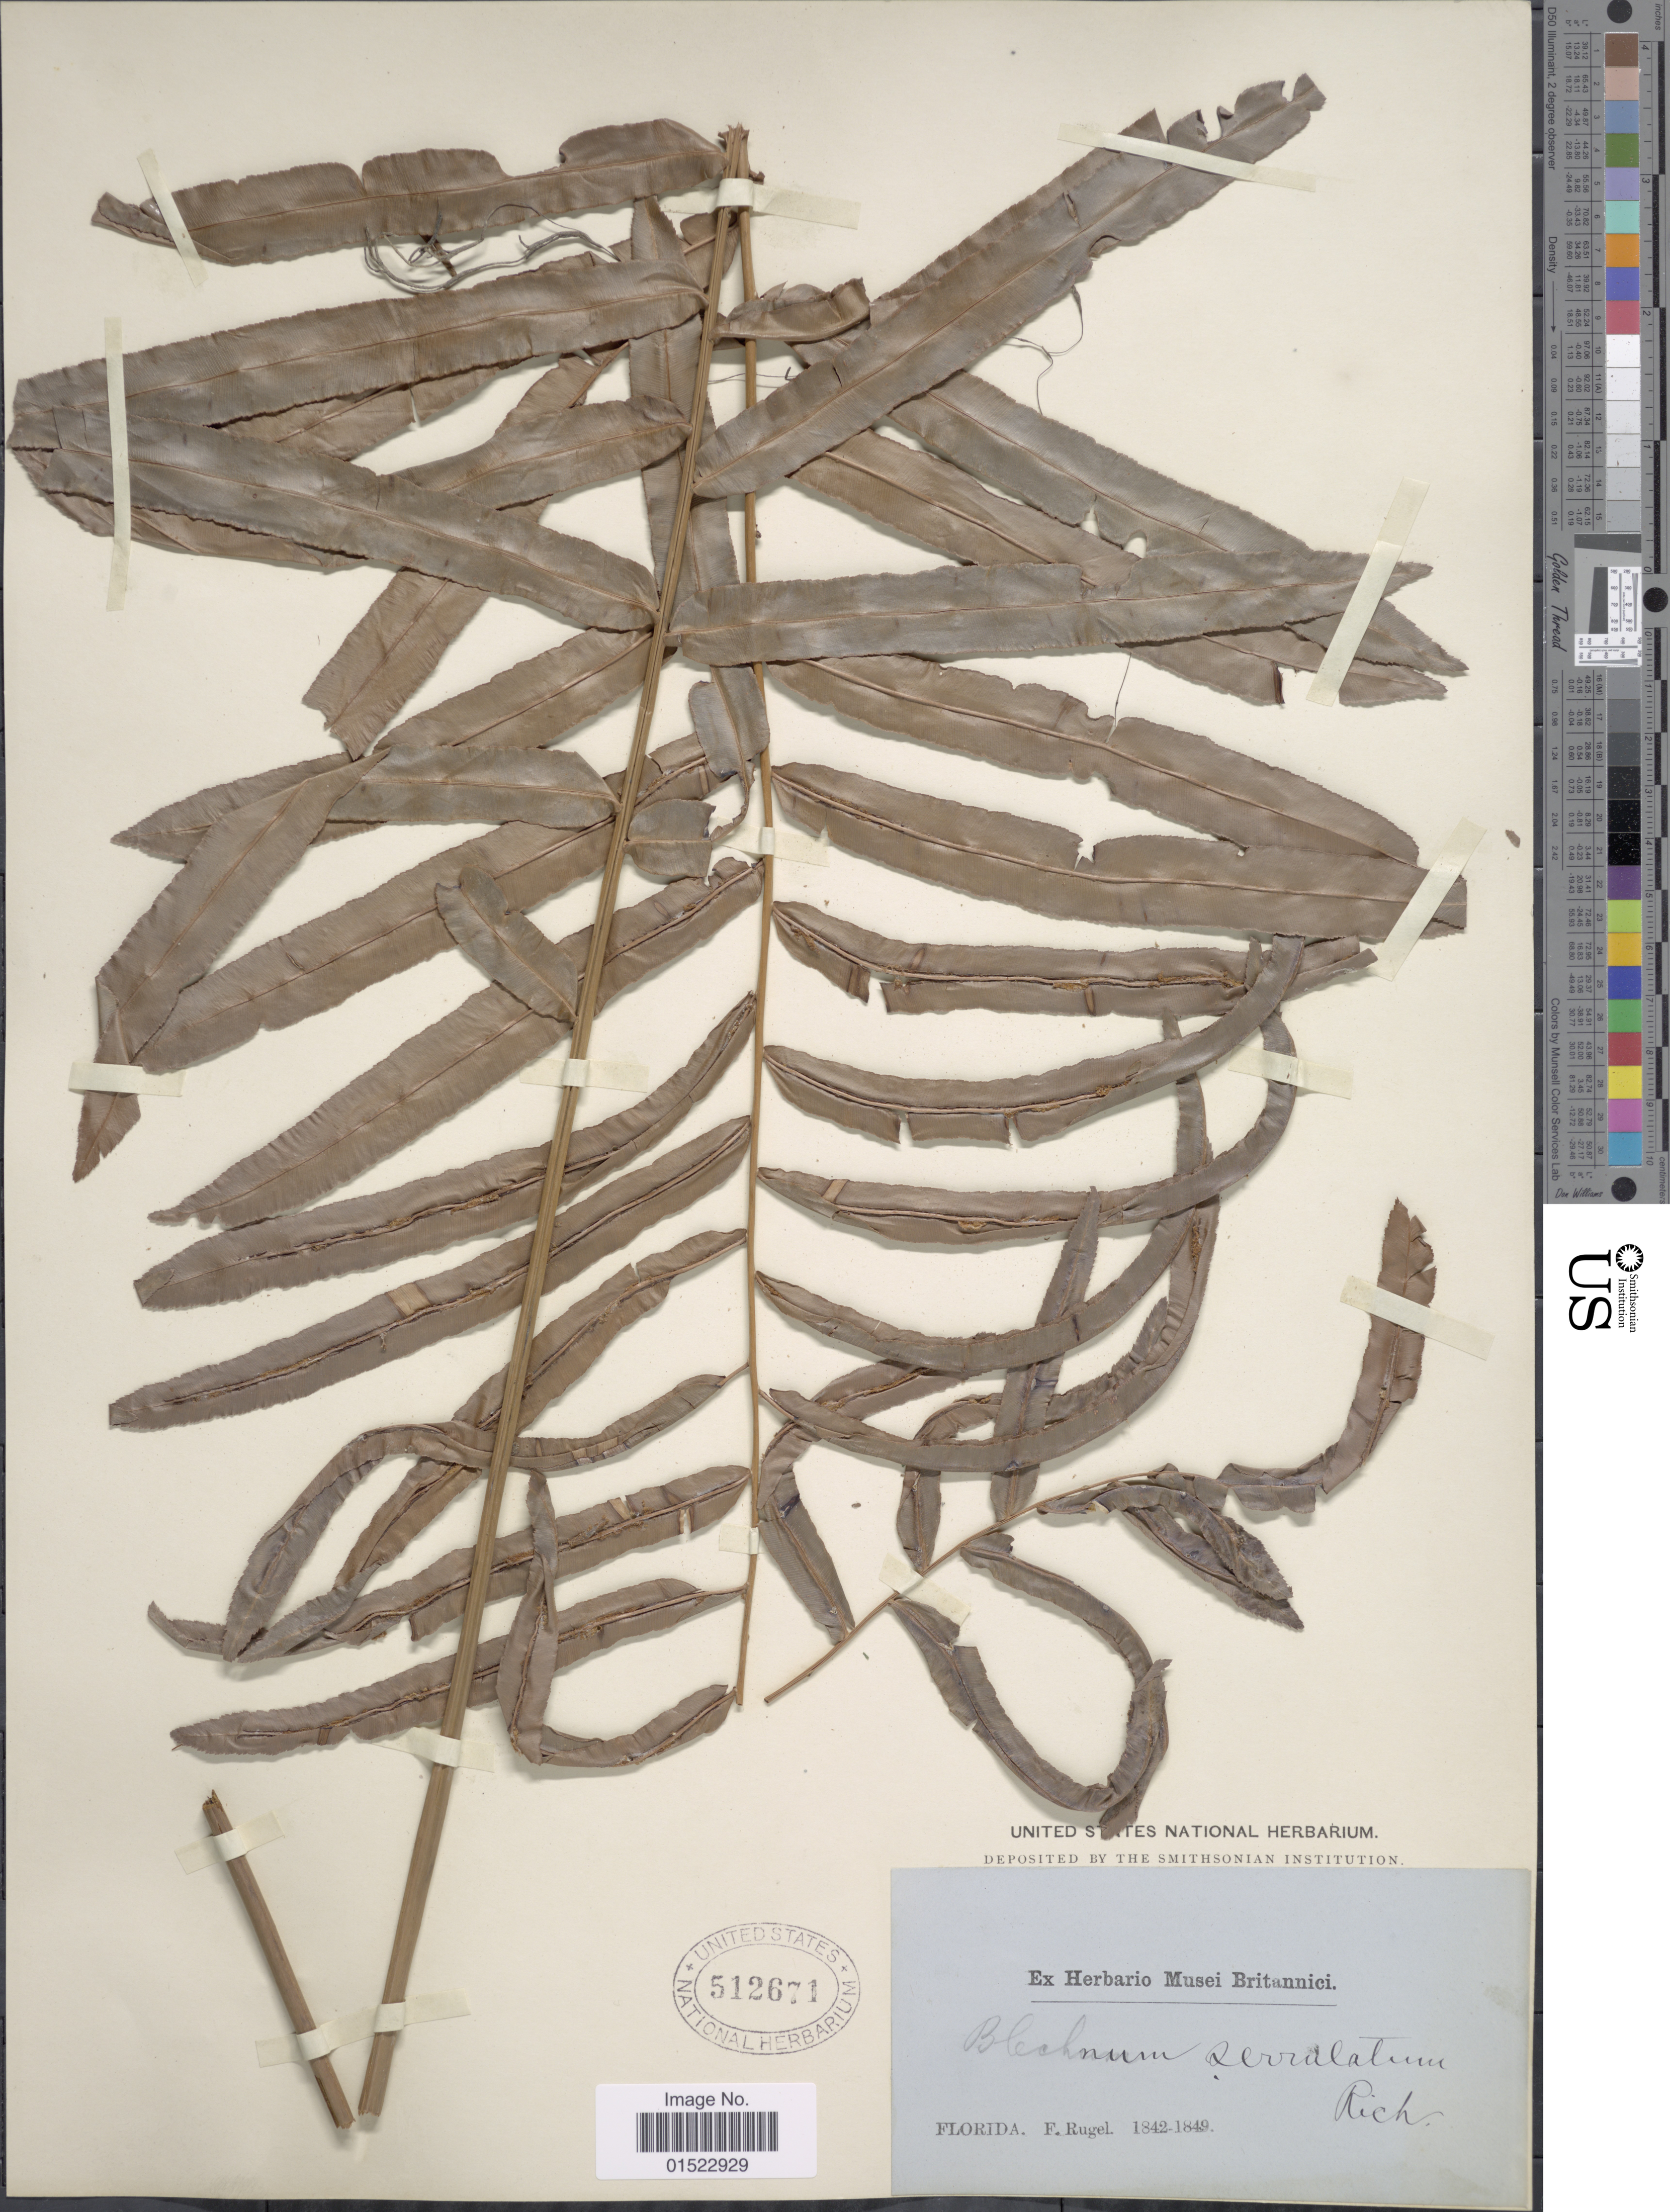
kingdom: Plantae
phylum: Tracheophyta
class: Polypodiopsida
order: Polypodiales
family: Blechnaceae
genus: Telmatoblechnum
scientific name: Telmatoblechnum serrulatum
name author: (Rich.) Perrie et al.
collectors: F. Rugel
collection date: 1842/1849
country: United States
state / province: Florida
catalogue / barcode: US 512671